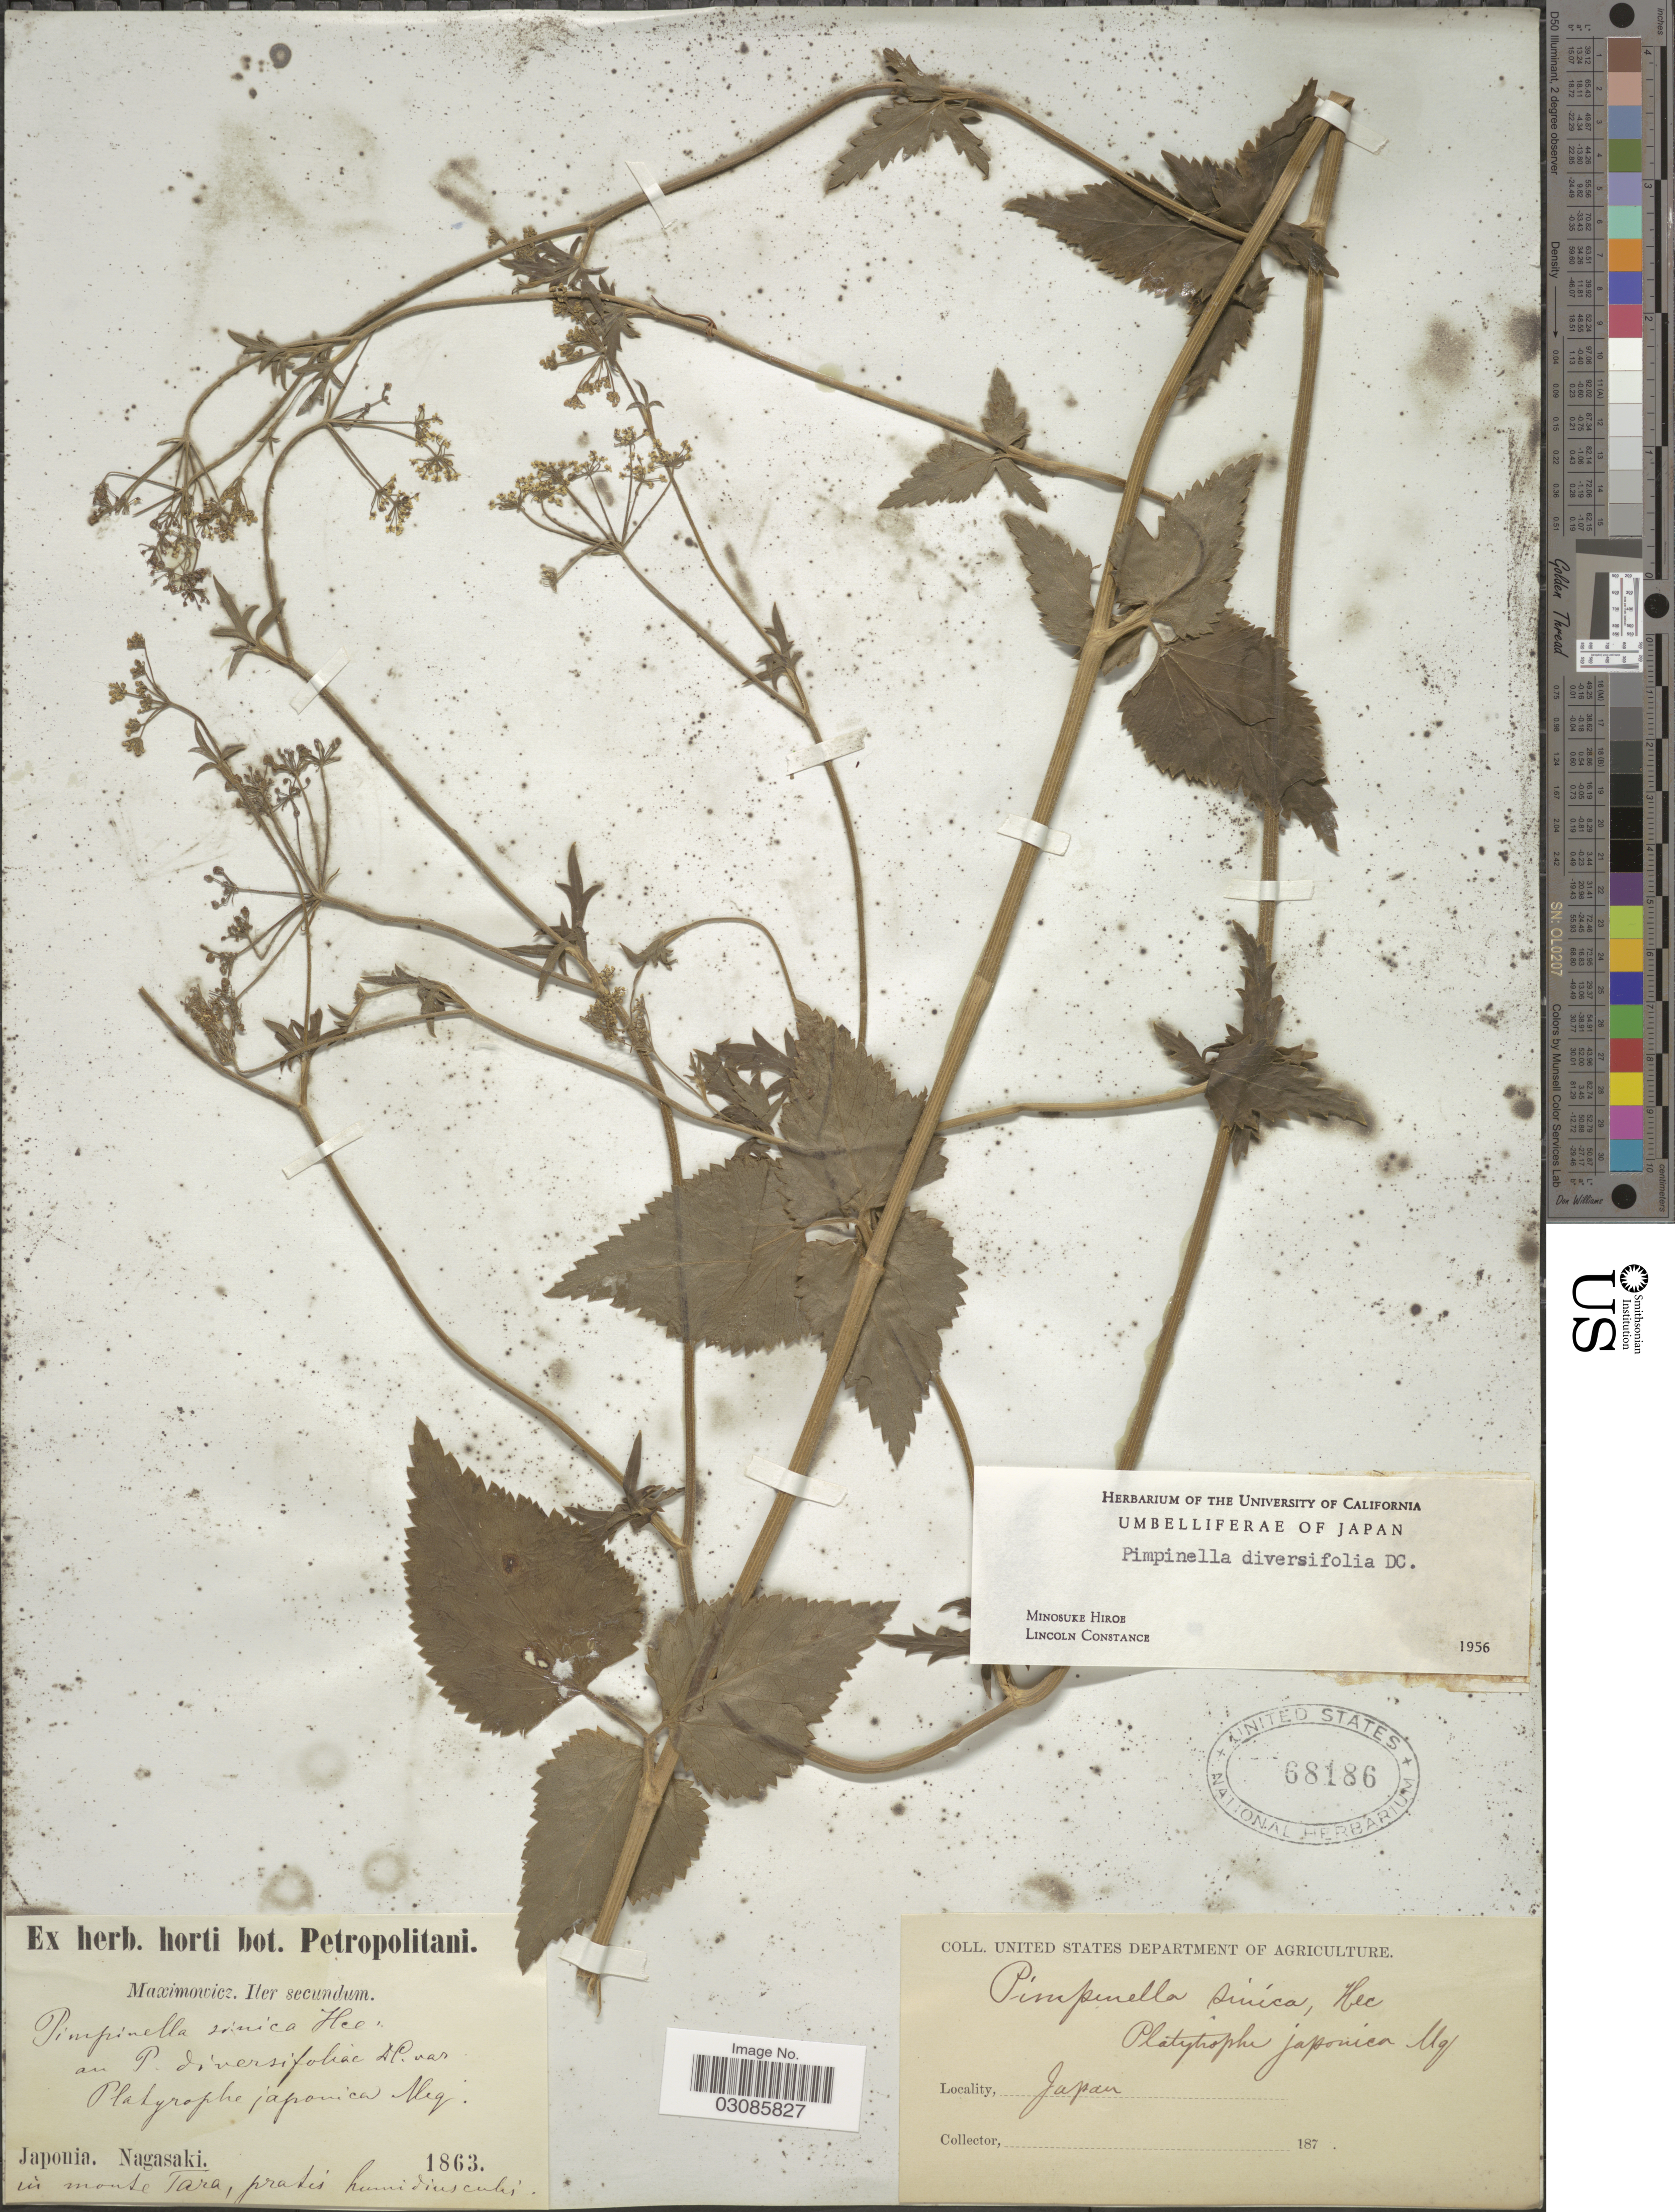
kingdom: Plantae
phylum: Tracheophyta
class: Magnoliopsida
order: Apiales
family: Apiaceae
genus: Pimpinella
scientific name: Pimpinella diversifolia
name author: DC.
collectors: ex Herb. Horti Bot. Petropolitani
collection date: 1863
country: Japan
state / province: Nagasaki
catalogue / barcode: US 68186